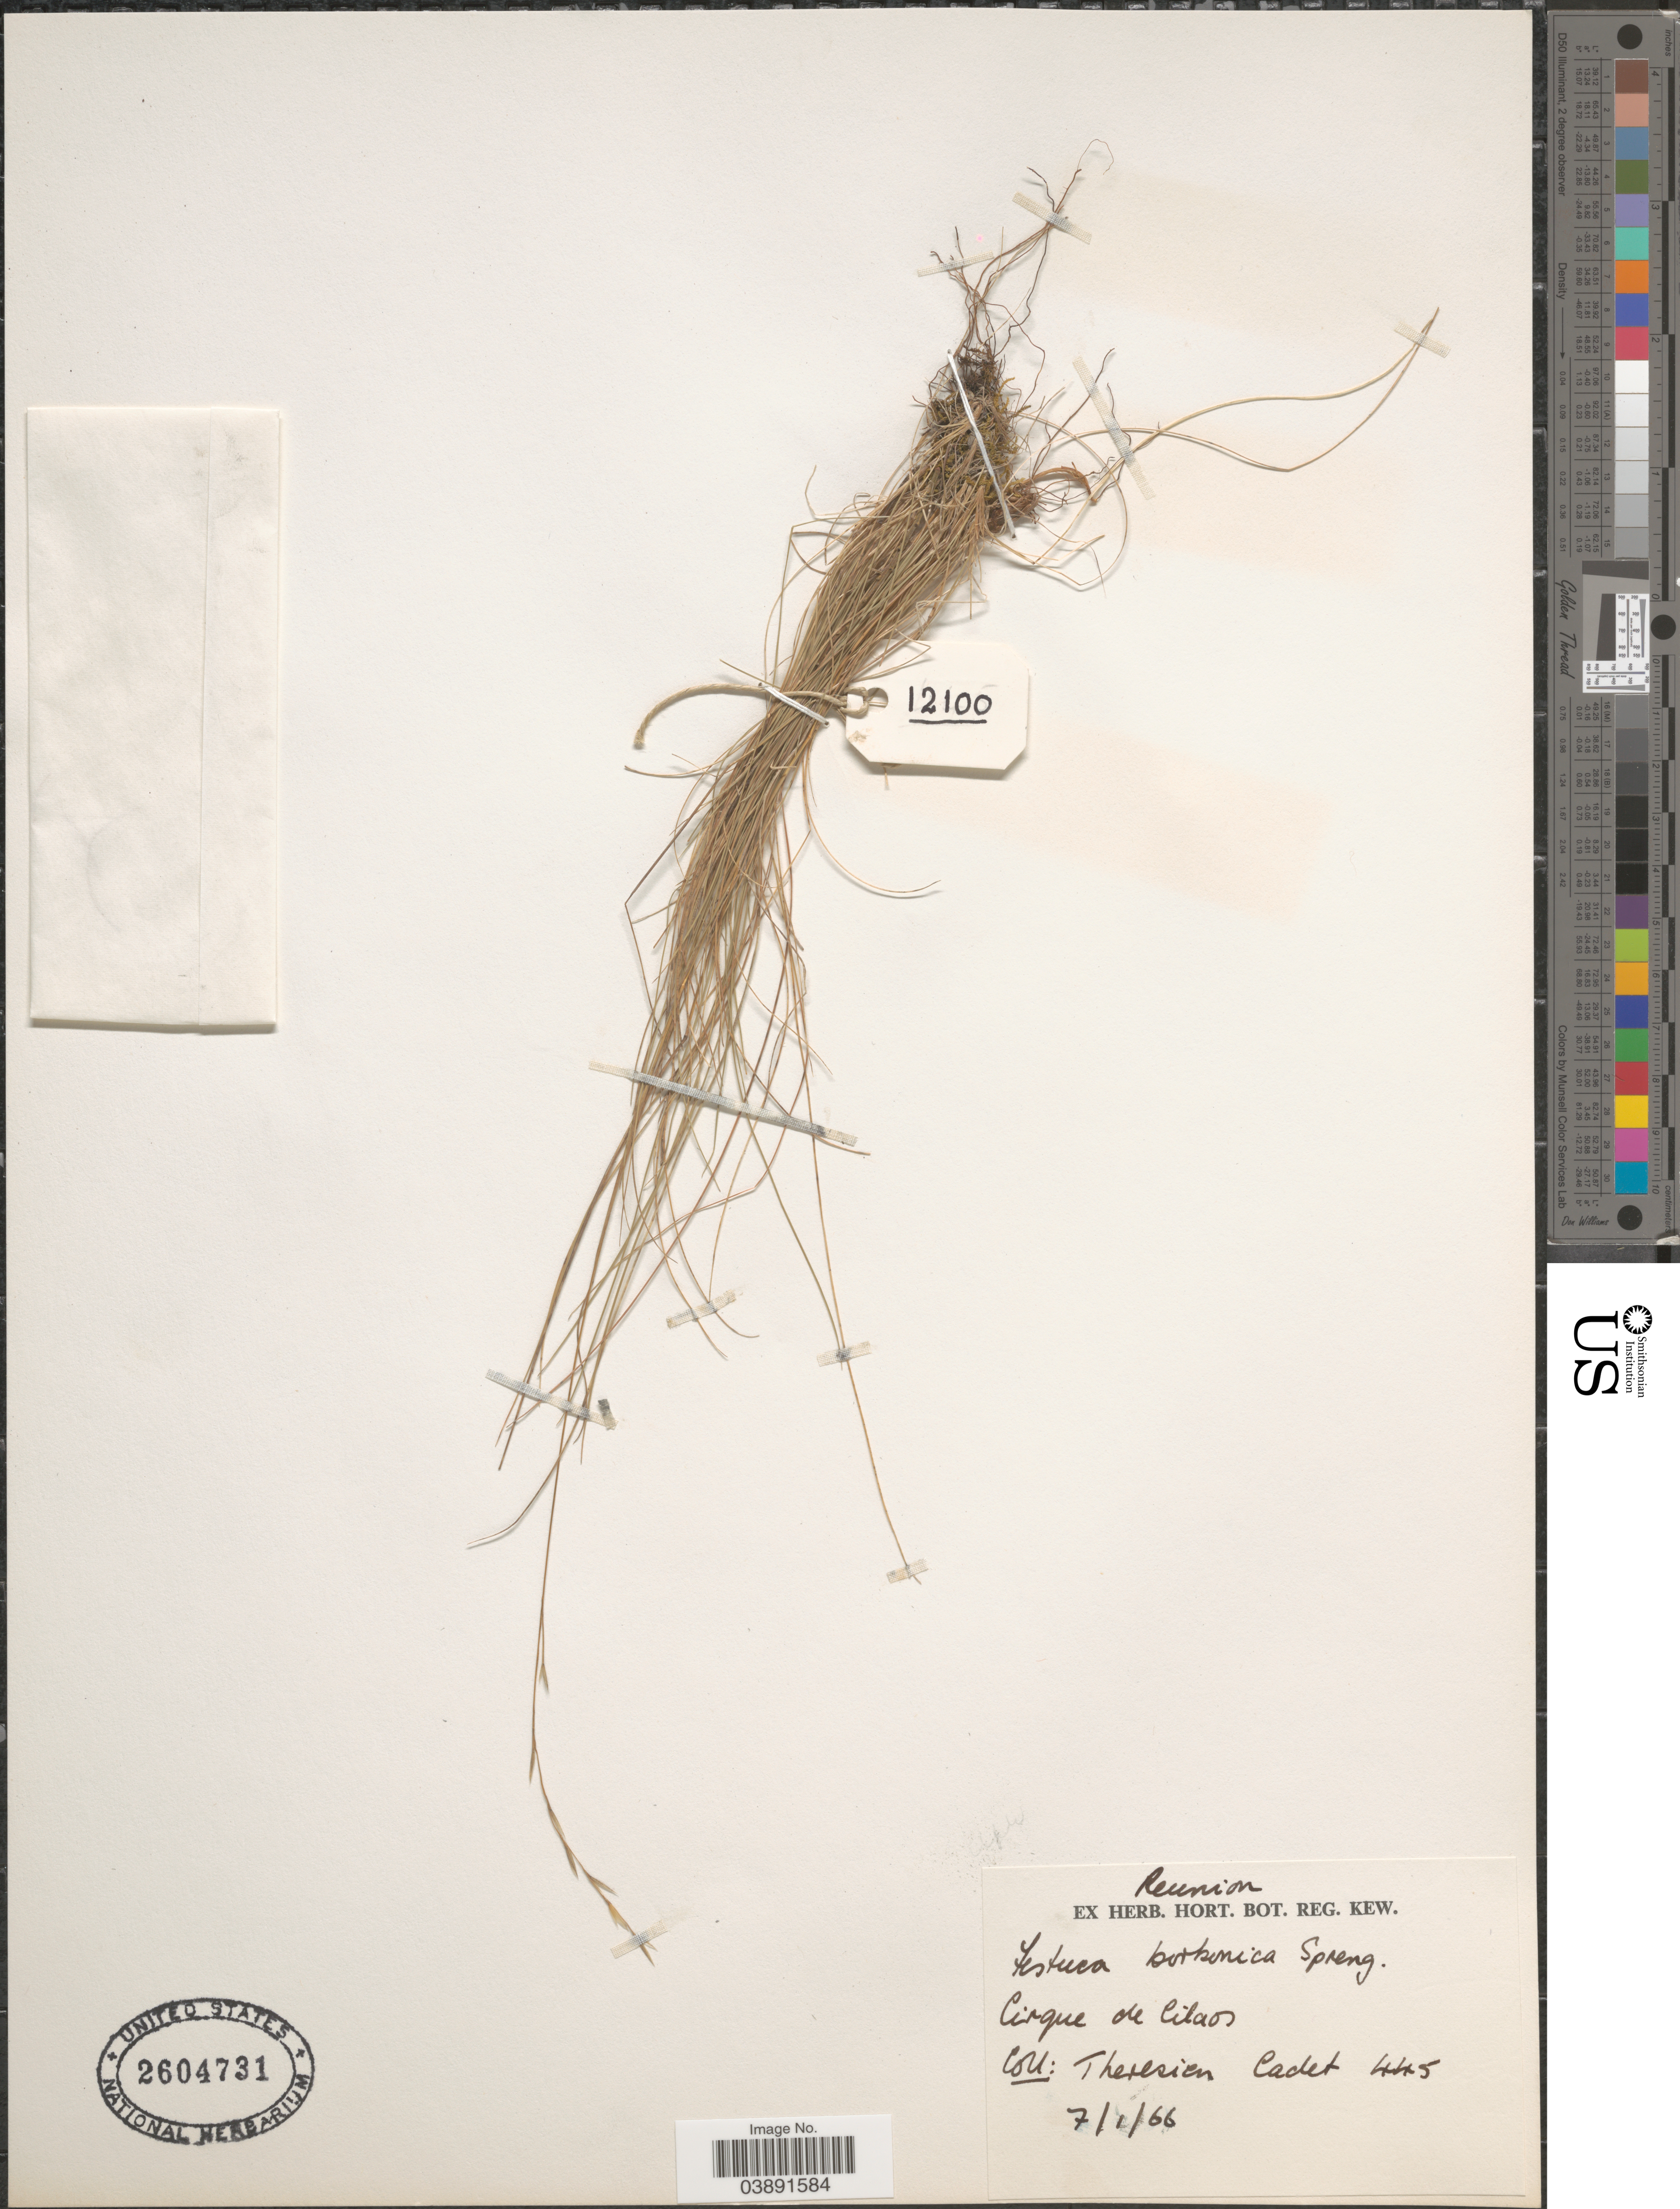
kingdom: Plantae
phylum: Tracheophyta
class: Liliopsida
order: Poales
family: Poaceae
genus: Festuca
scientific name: Festuca borbonica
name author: Spreng.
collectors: T. Cadet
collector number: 445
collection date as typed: Transcribed d/m/y: 7/1/66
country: Reunion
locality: Cirque de Cilaos.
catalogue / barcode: US 2604731